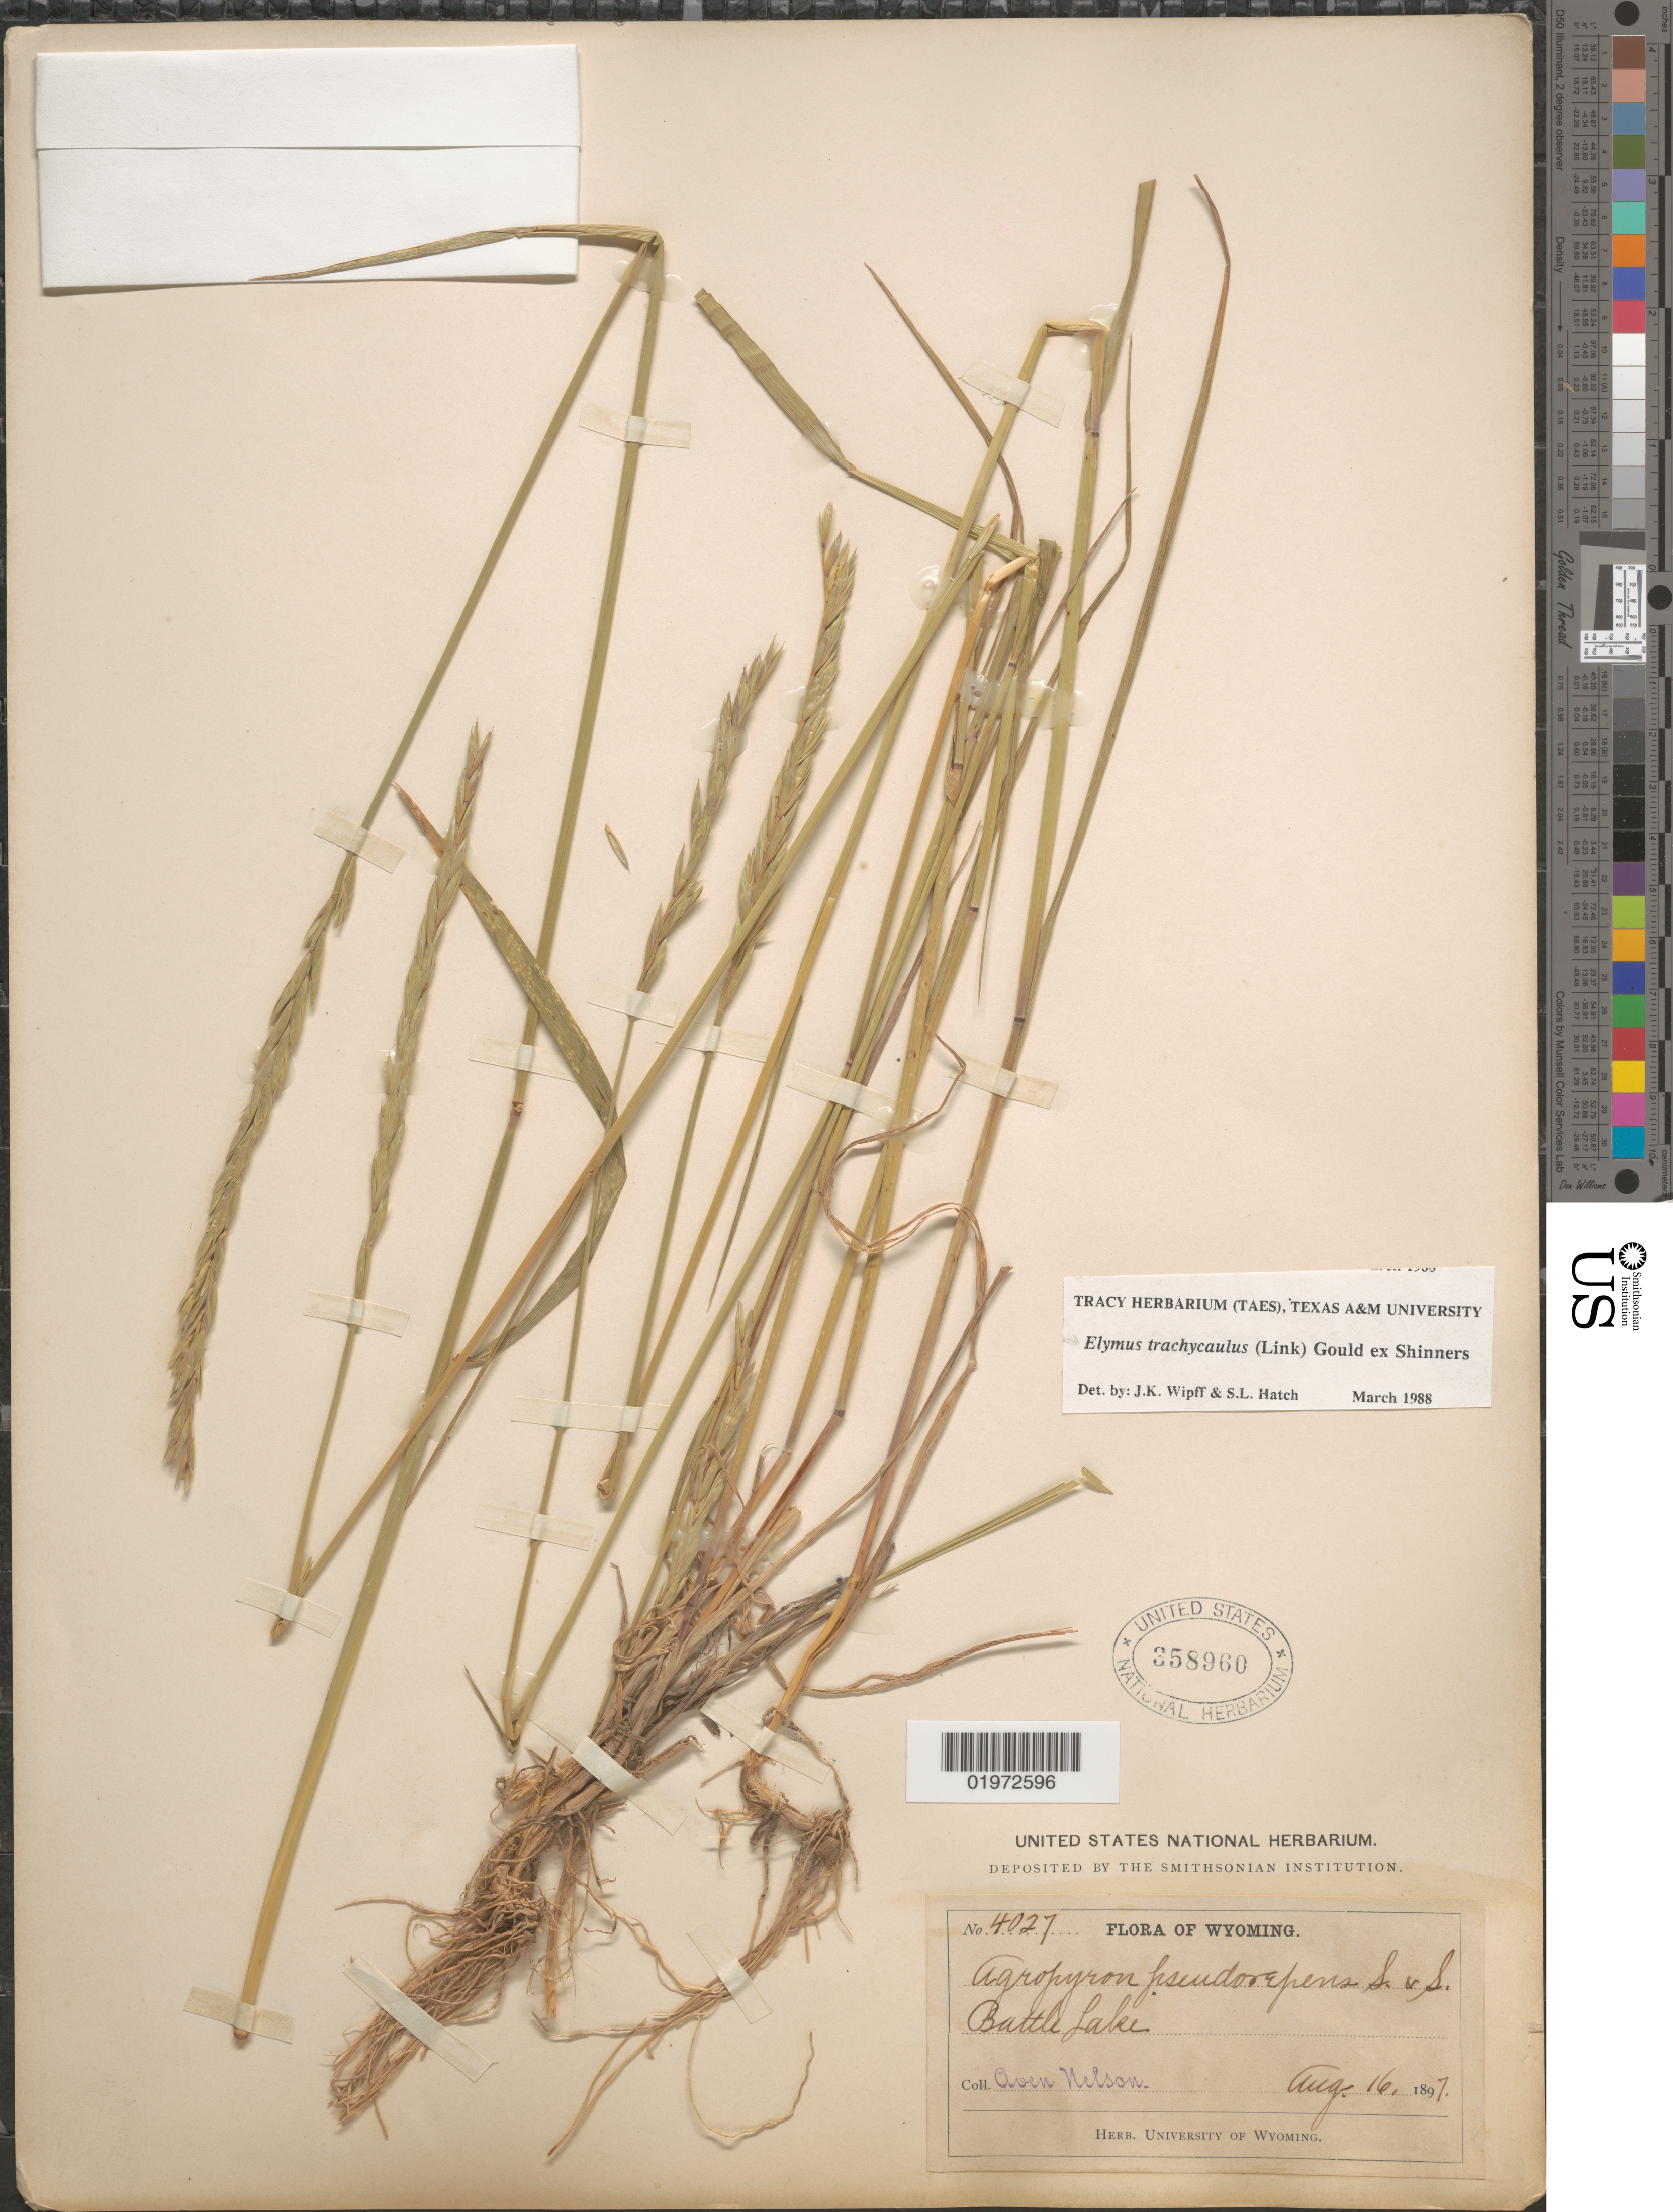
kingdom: Plantae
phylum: Tracheophyta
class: Liliopsida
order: Poales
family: Poaceae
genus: Elymus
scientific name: Elymus trachycaulus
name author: (Link) Gould ex Shinners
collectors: A. Nelson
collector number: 4027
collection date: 1897-08-16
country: United States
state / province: Wyoming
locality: Battle Lake.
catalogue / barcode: US 58960